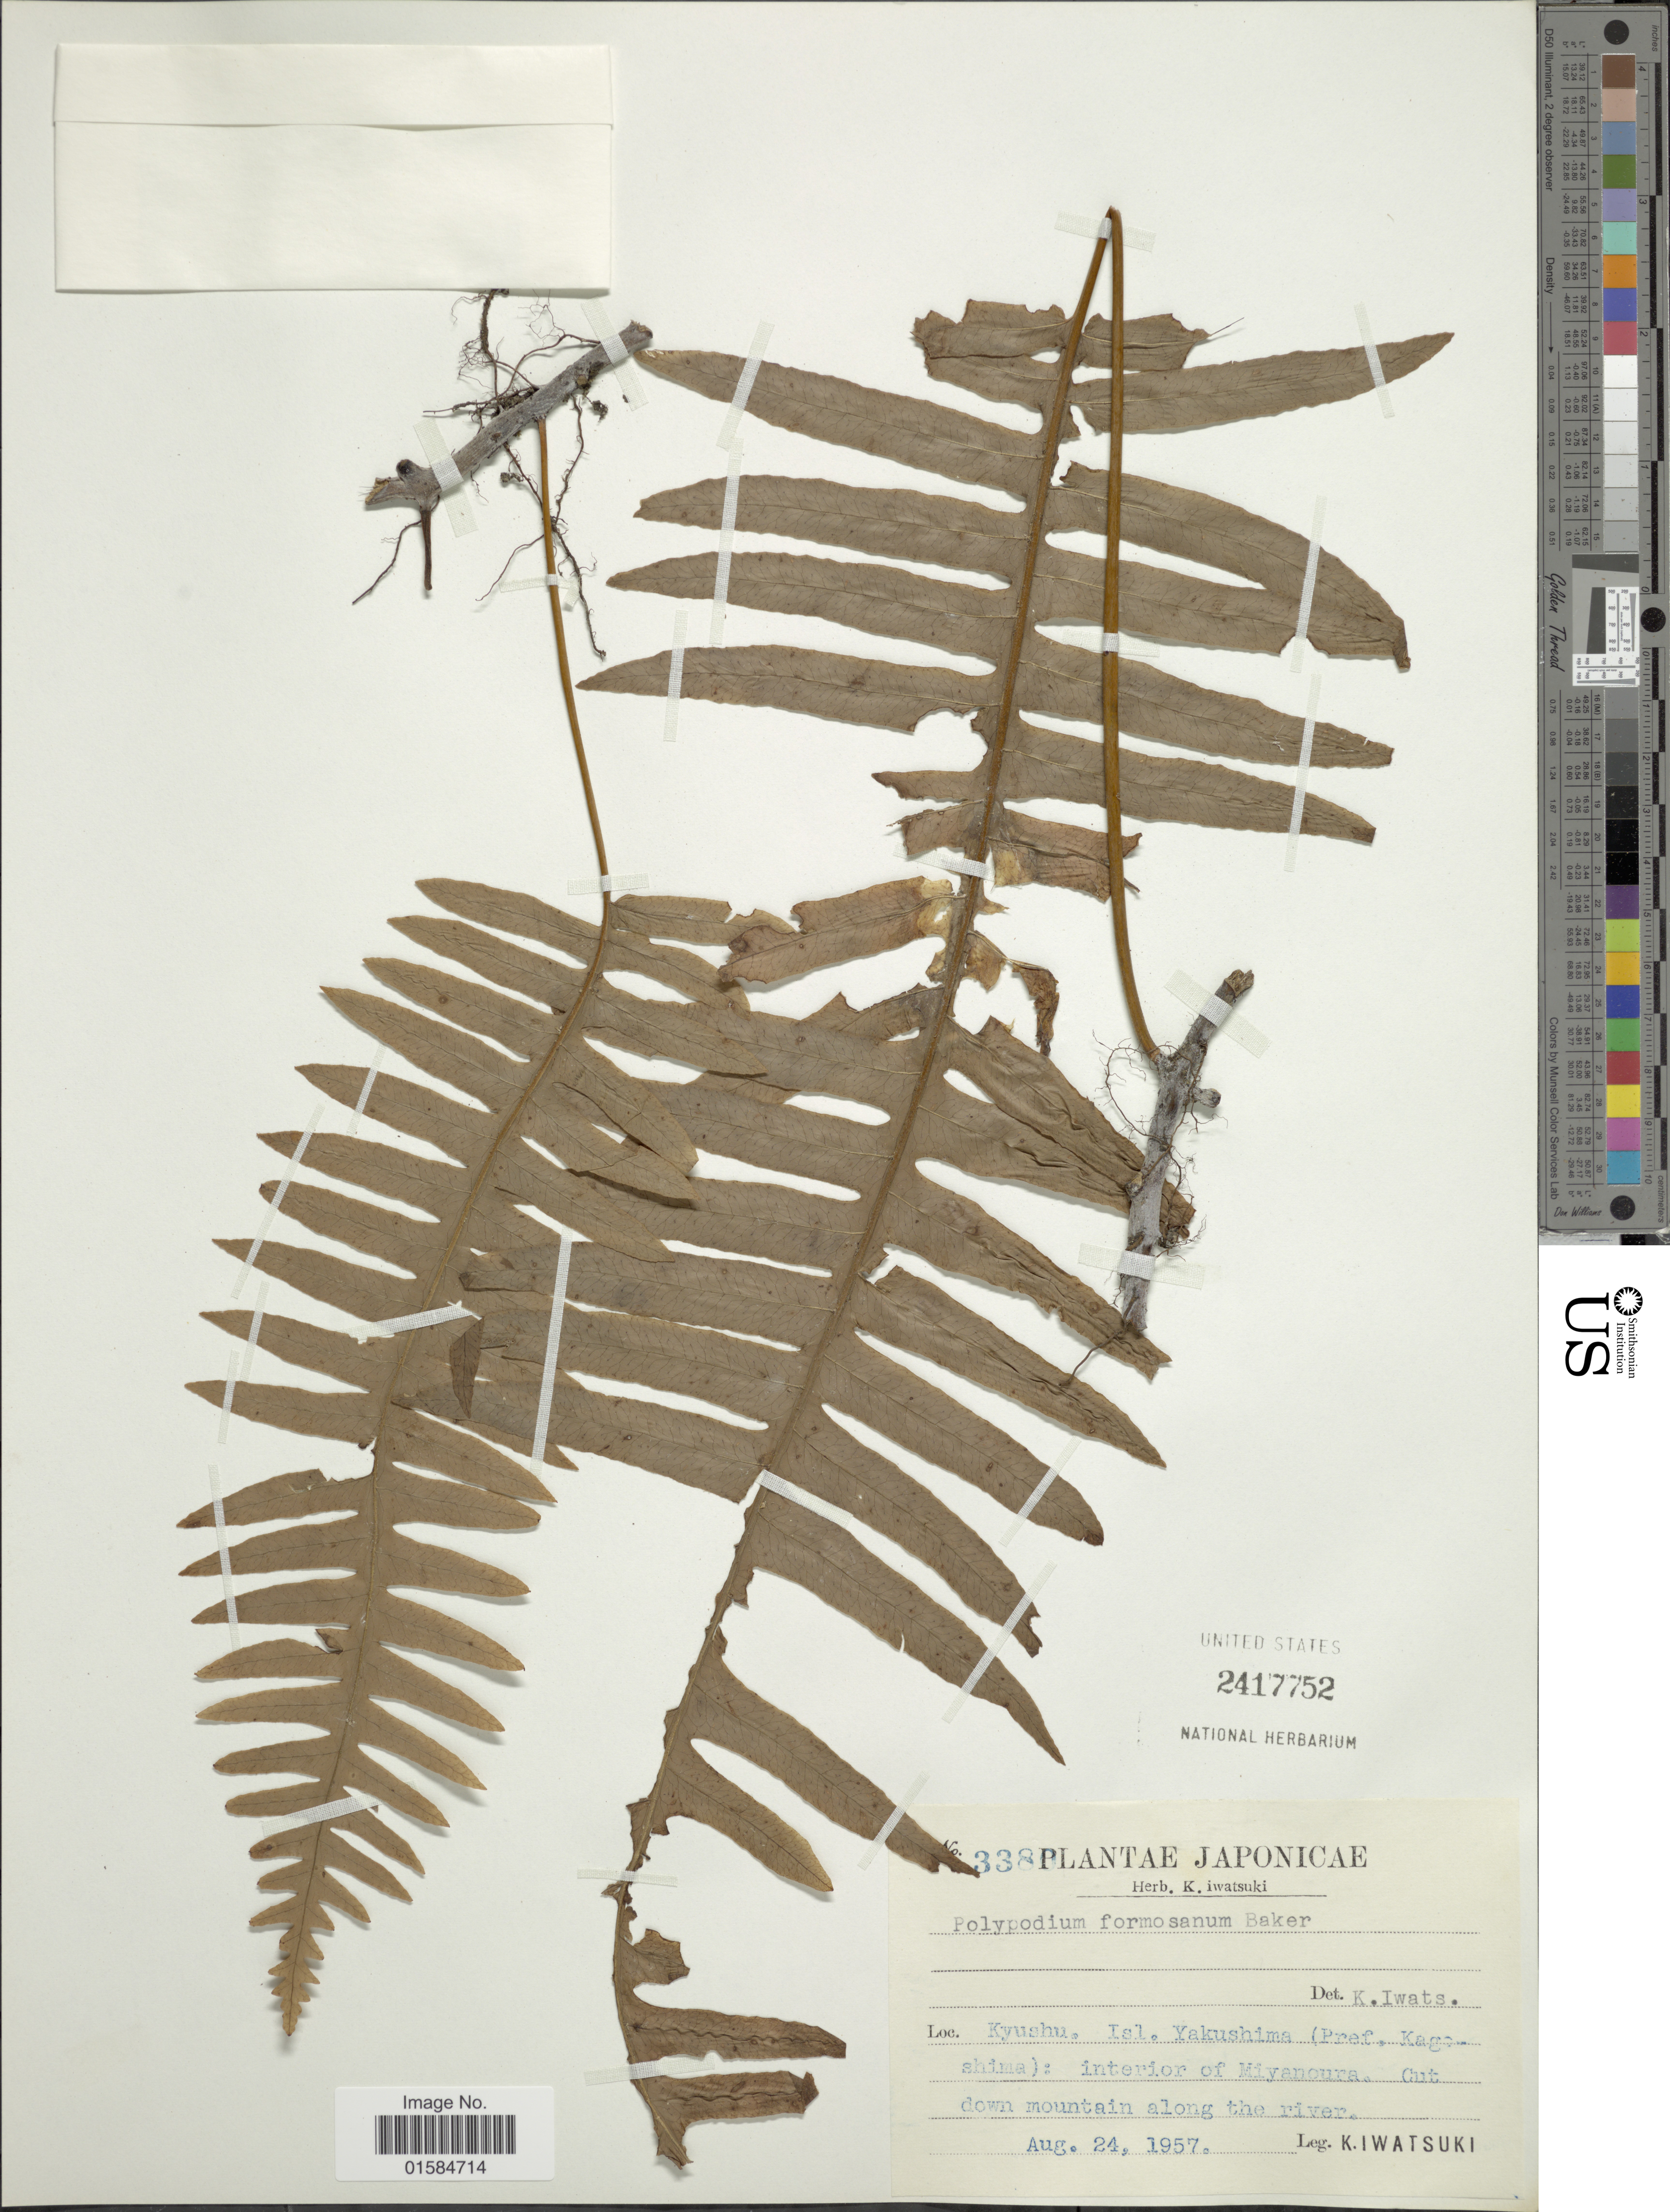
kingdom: Plantae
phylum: Tracheophyta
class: Polypodiopsida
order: Polypodiales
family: Polypodiaceae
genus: Goniophlebium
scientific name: Goniophlebium formosanum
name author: (Baker) Rödl-Linder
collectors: K. Iwatsuki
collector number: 3380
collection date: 1957-08-24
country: Japan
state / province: Kagosima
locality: Japonicae, Kyushu. Isl. Yakushima (Pref. Kagoshima): interior of Miyanoura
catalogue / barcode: US 2417752